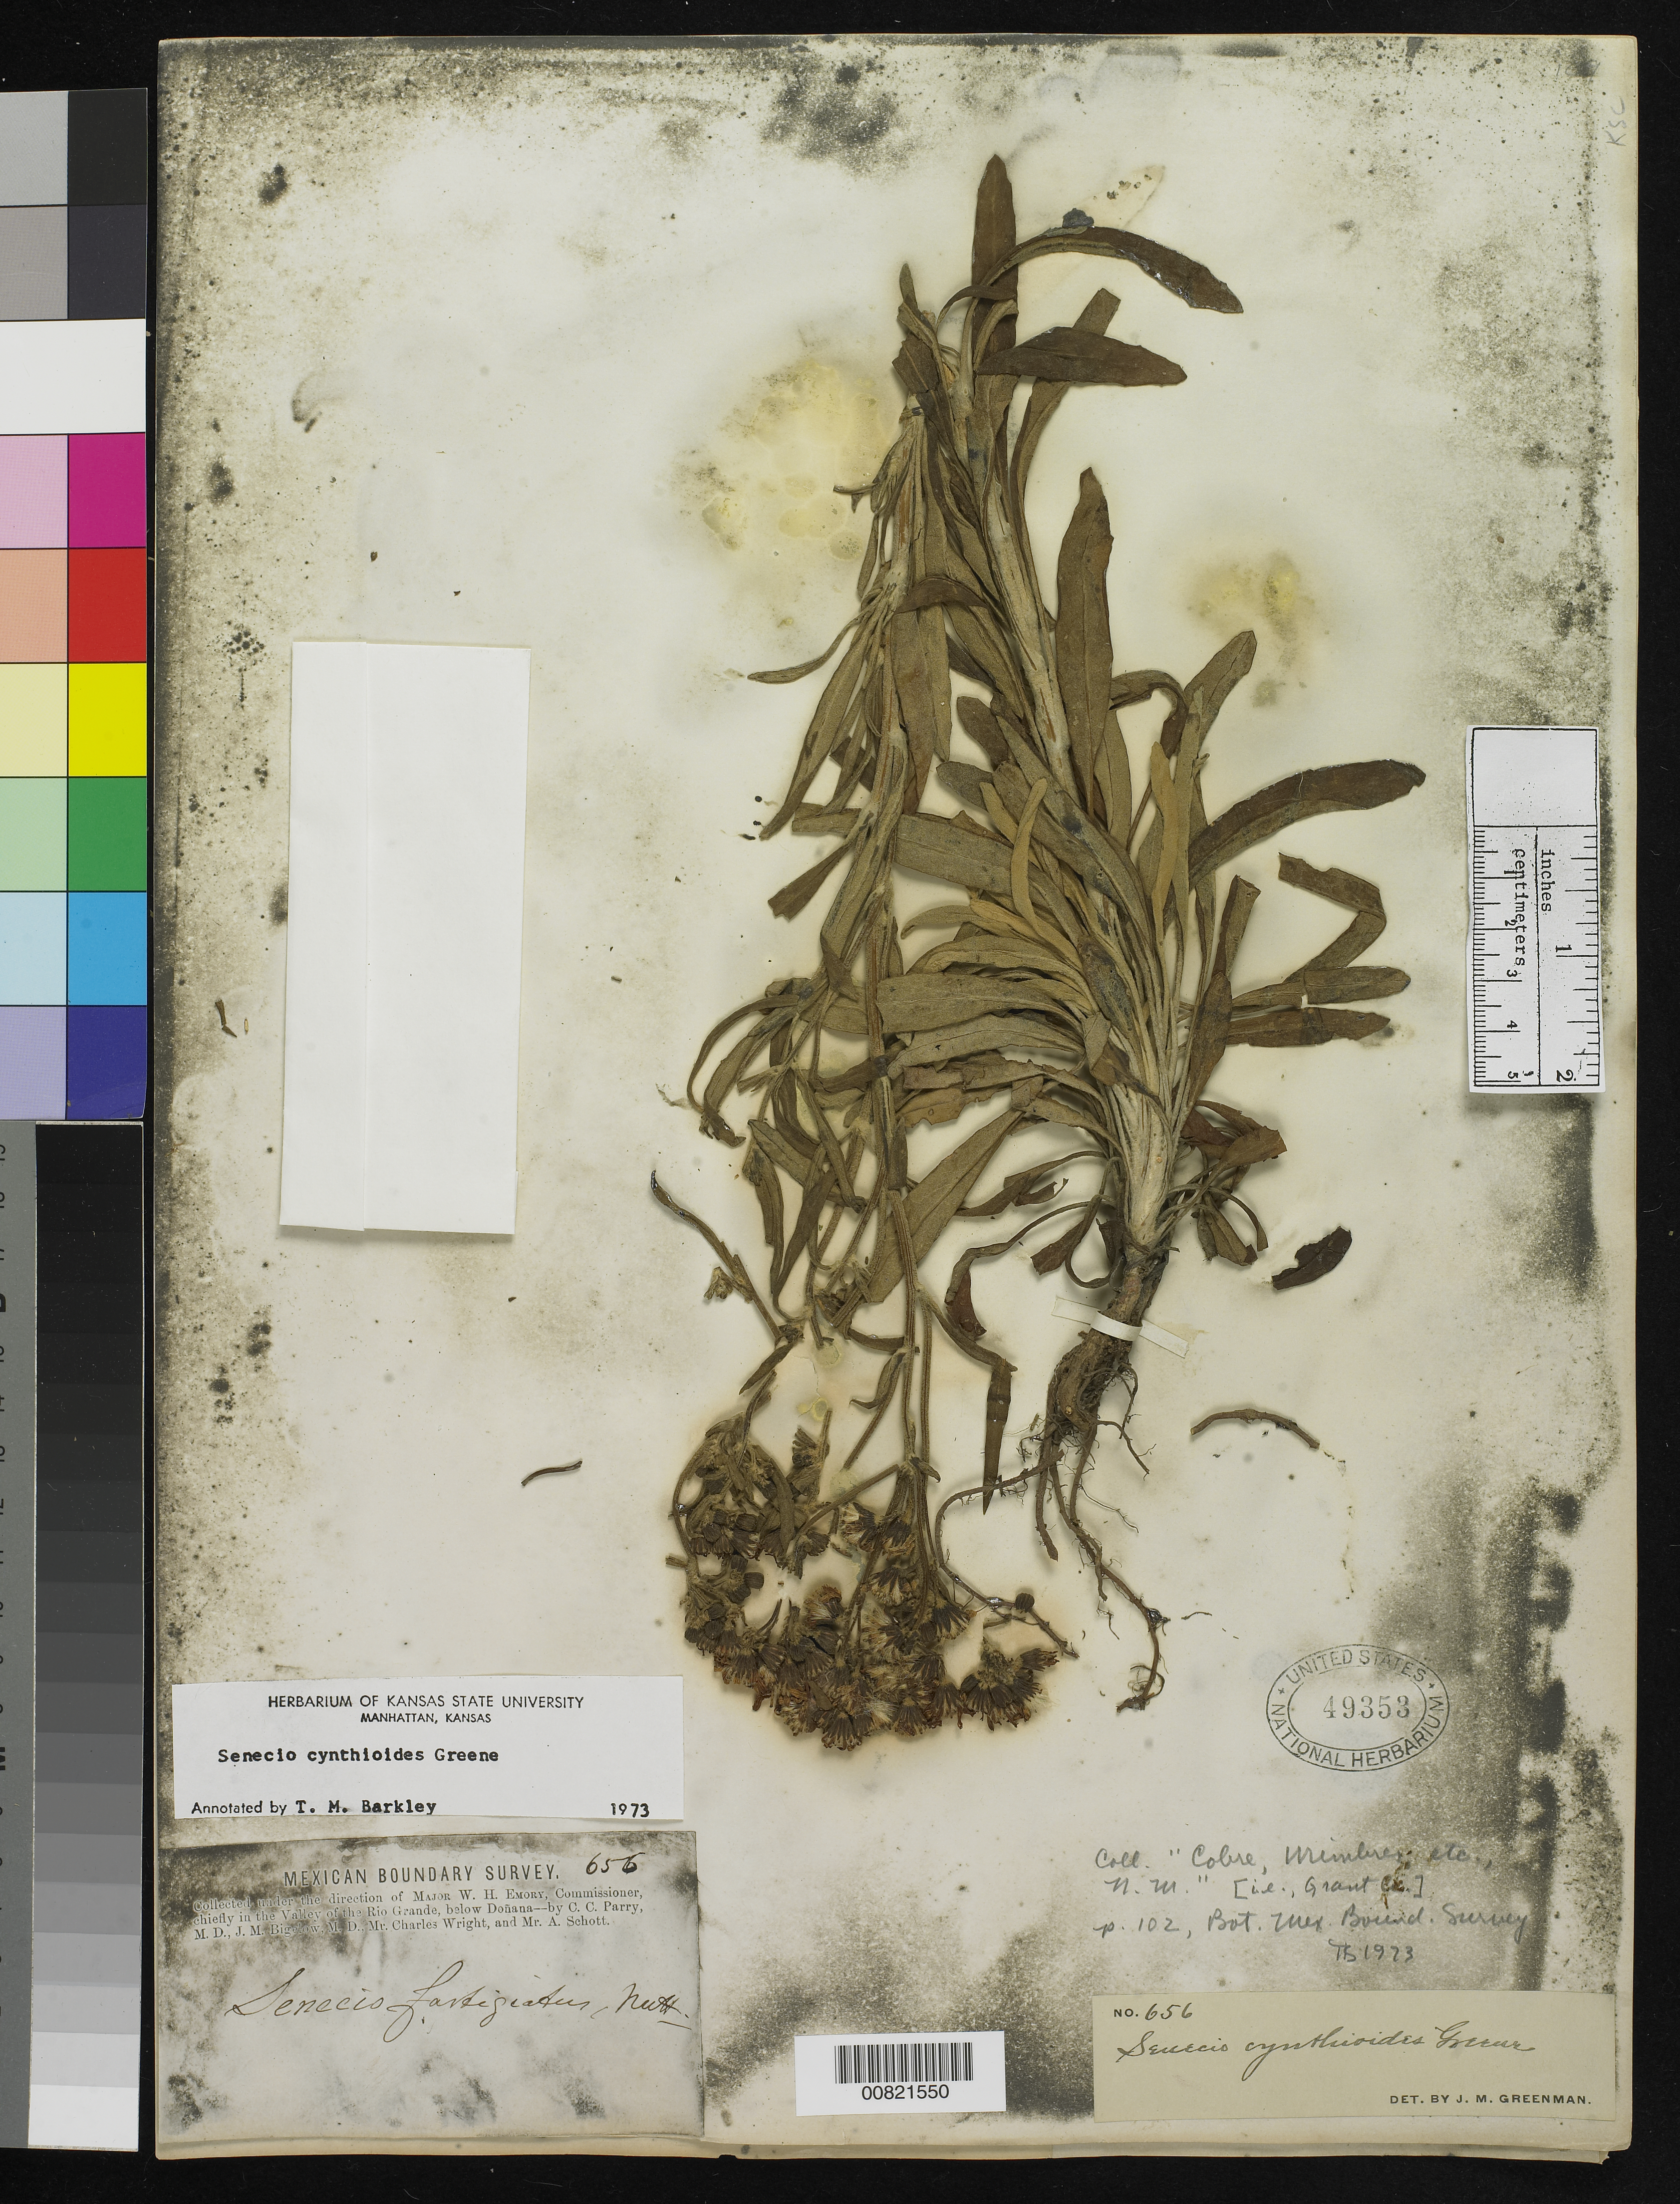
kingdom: Plantae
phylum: Tracheophyta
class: Magnoliopsida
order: Asterales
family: Asteraceae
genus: Packera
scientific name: Packera cynthioides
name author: (Greene) W.A. Weber & Á. Löve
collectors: C. C. Parry, J. M. Bigelow, C. Wright & A. C. V. Schott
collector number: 656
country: United States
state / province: New Mexico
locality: Valley of the Rio Grande, below Doñana, New Mexico.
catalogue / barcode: US 49353